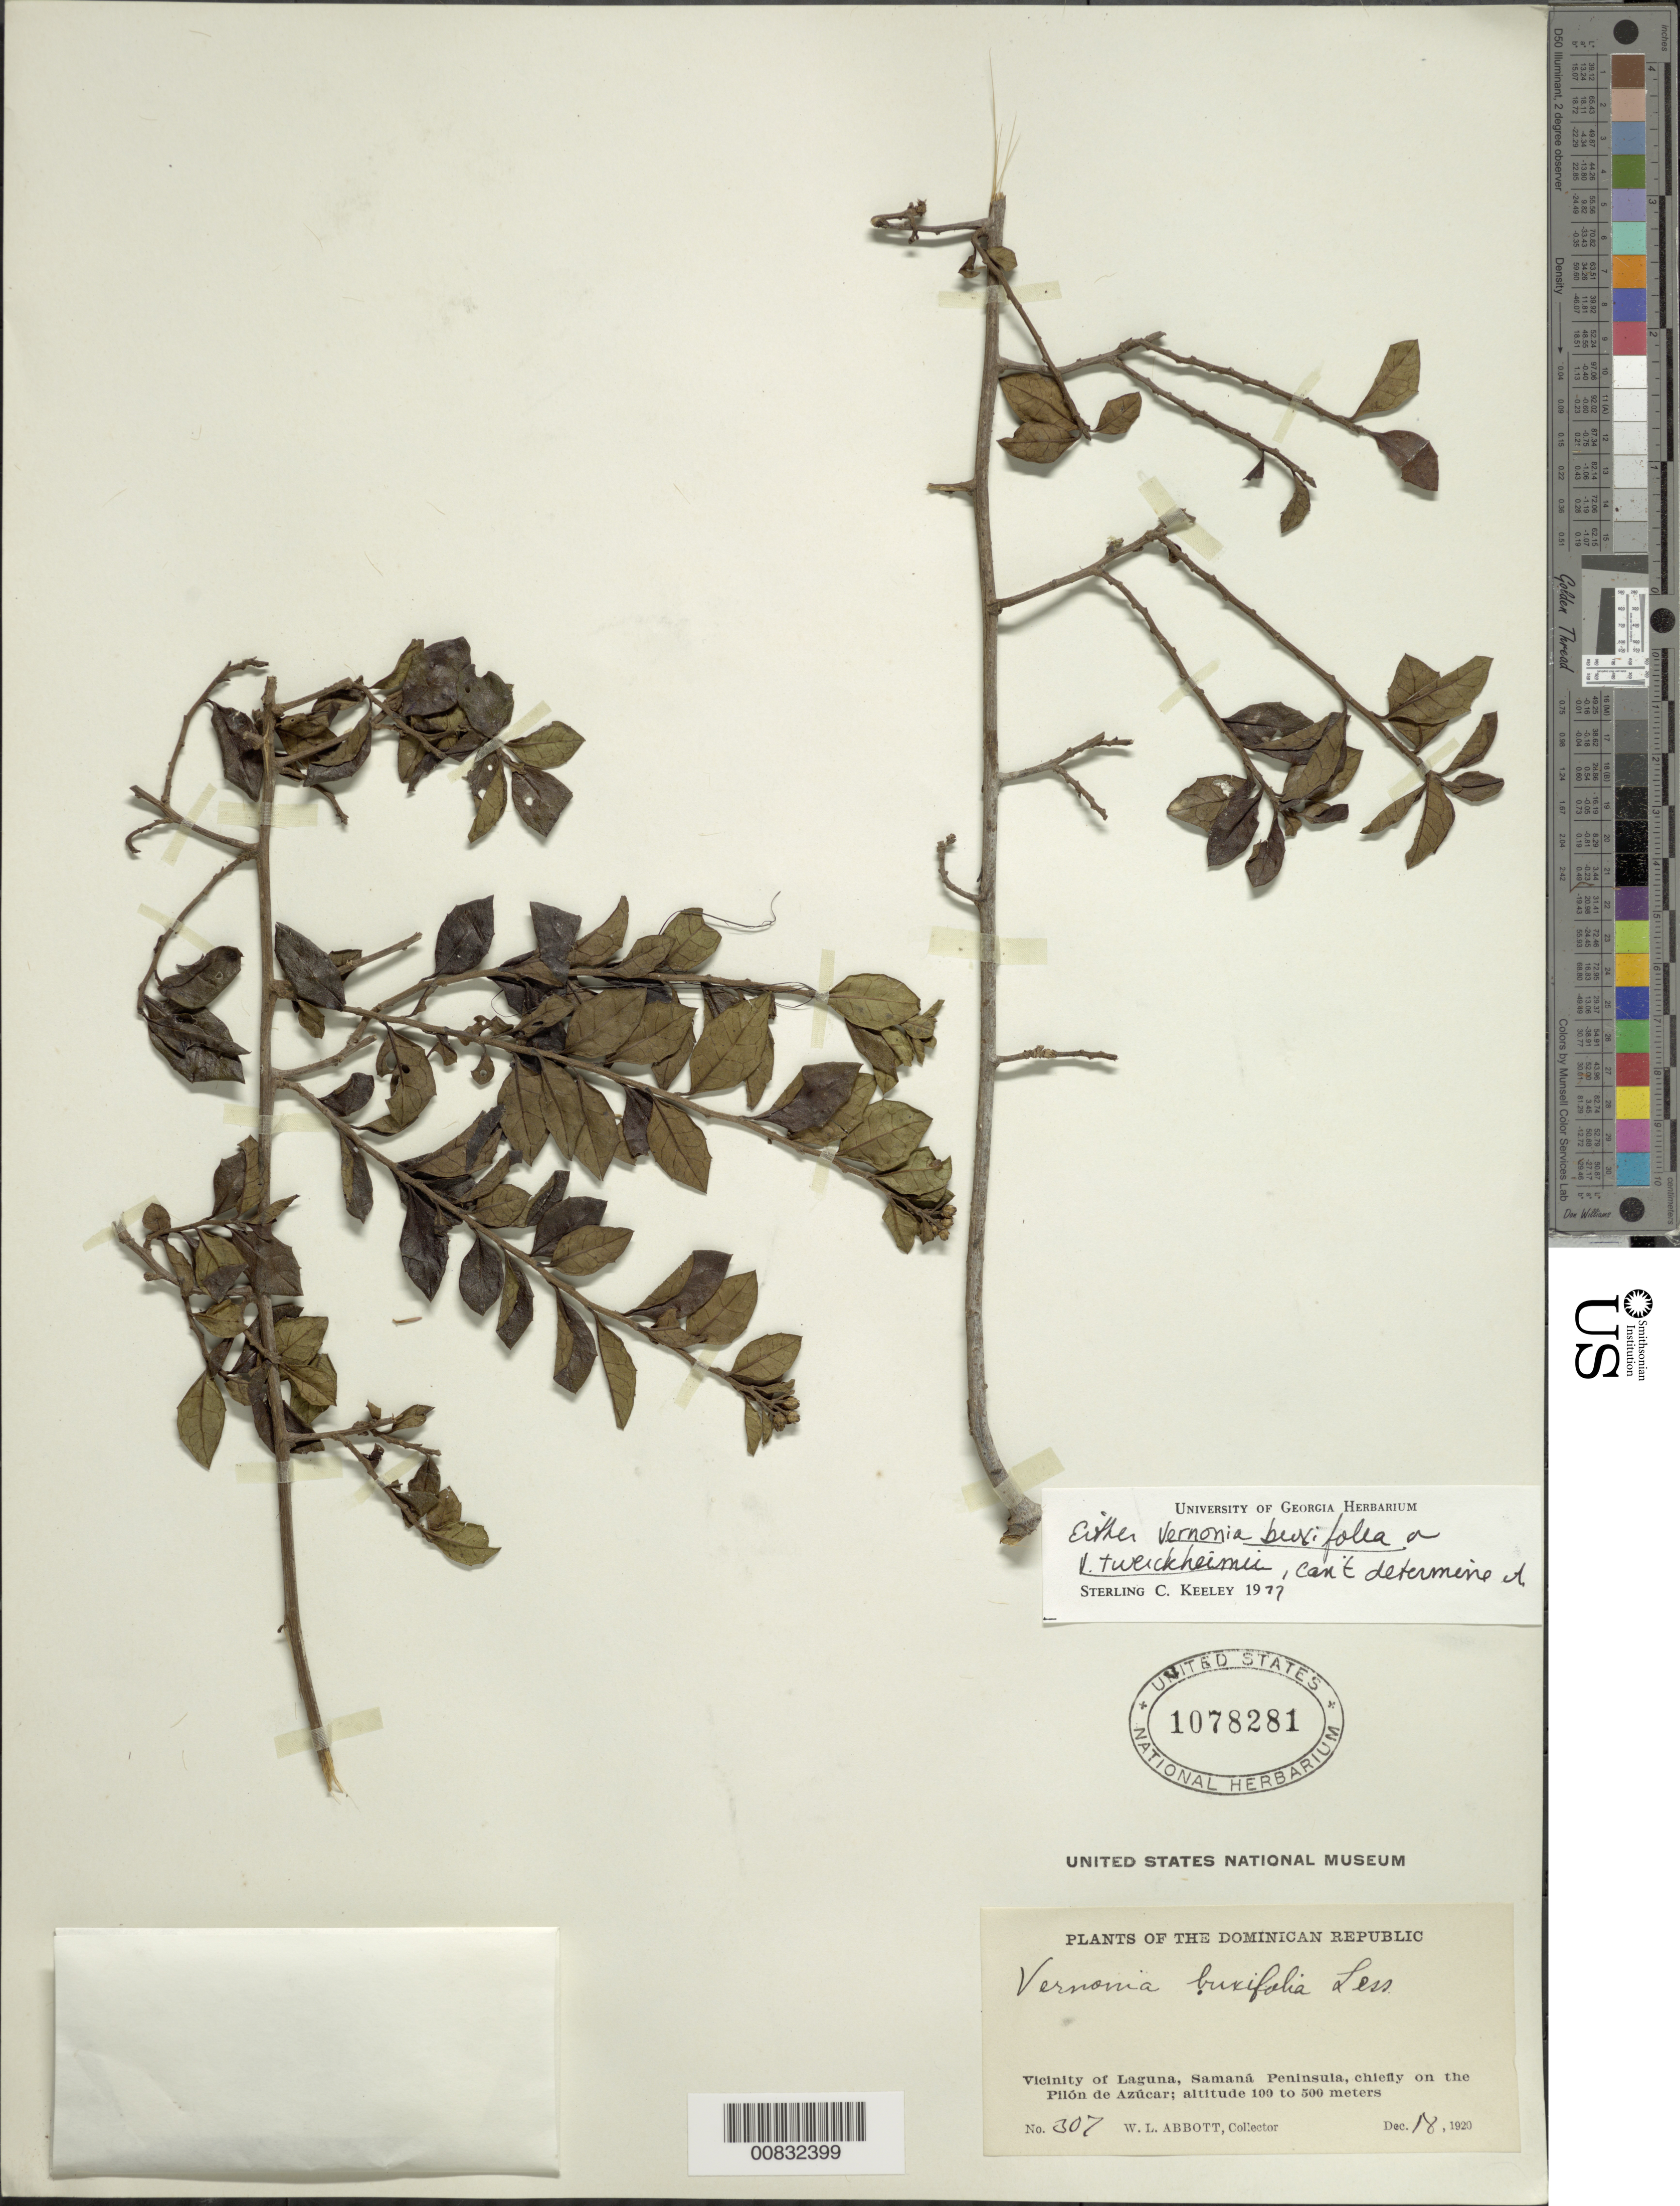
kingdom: Plantae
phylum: Tracheophyta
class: Magnoliopsida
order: Asterales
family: Asteraceae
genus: Vernonanthura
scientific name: Vernonanthura buxifolia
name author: (Less.) H. Rob.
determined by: Keeley, S. C.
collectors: W. L. Abbott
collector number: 307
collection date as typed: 18 Dec 1929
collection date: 1929-12-18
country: Dominican Republic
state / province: Samana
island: Hispaniola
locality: Vicinity of Laguna, Samaná Peninsula, chiefly on the Pilón de Azúcar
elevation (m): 100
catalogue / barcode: US 1078281